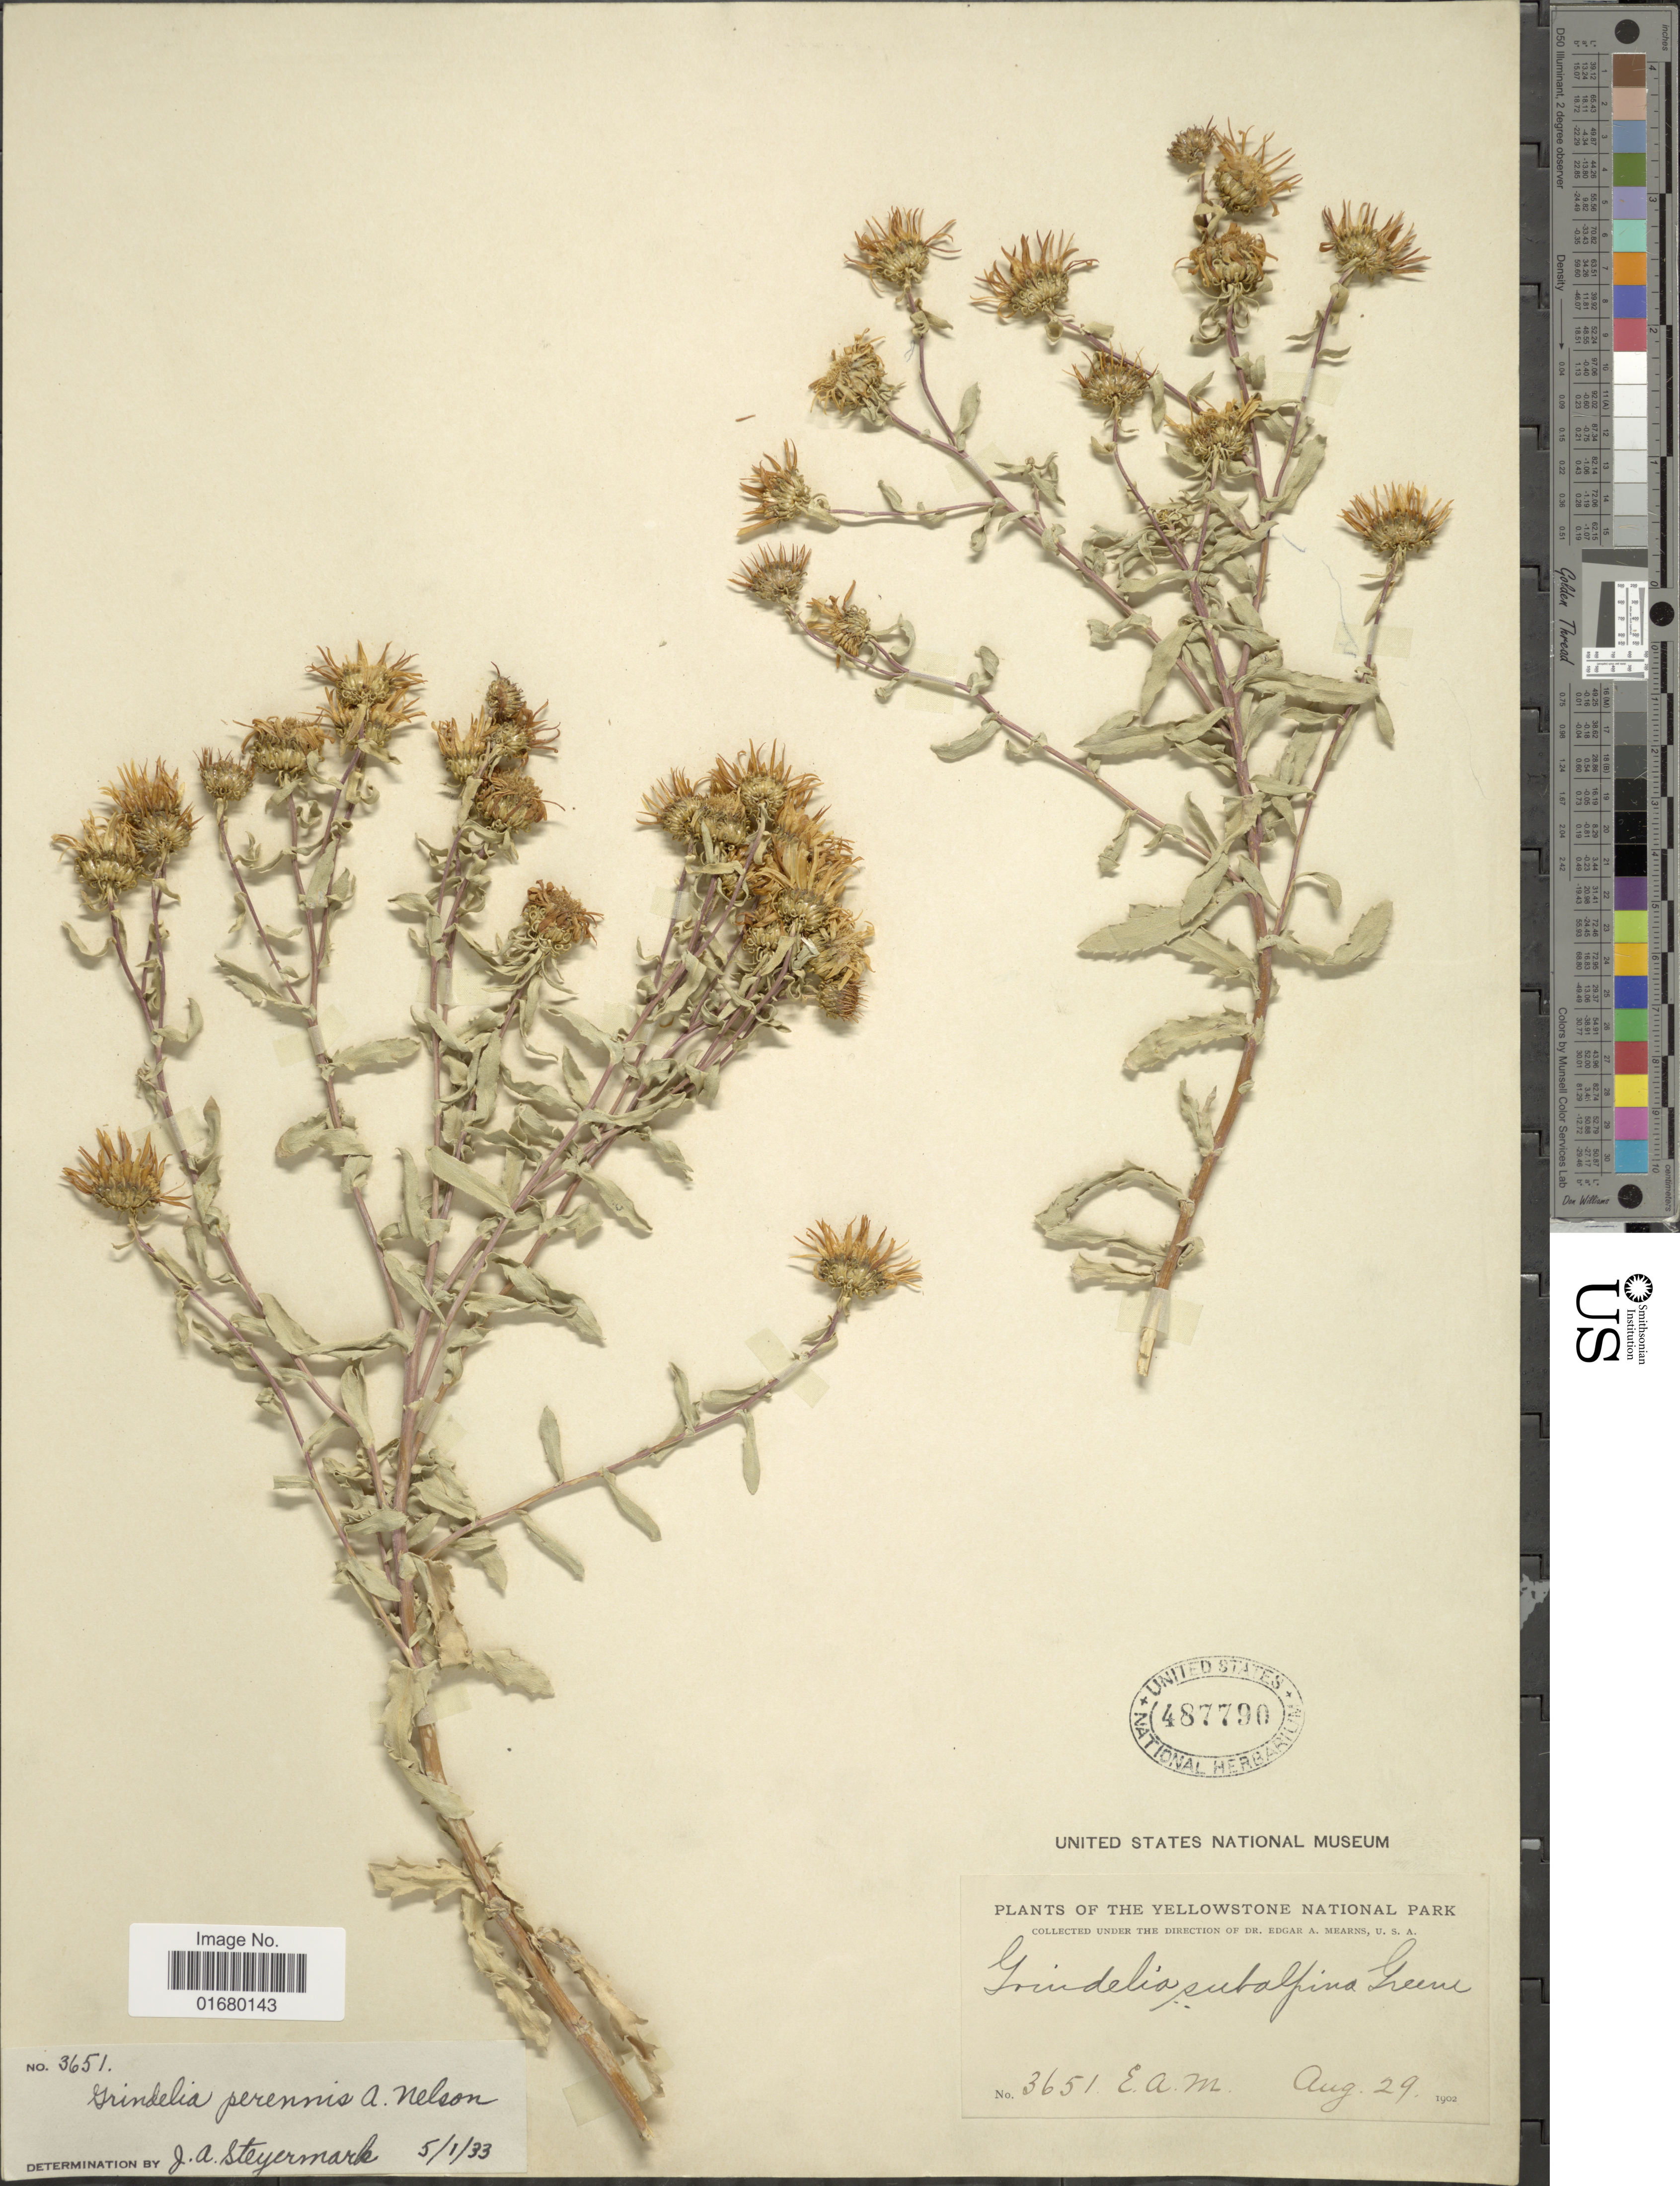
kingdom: Plantae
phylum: Tracheophyta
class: Magnoliopsida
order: Asterales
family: Asteraceae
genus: Grindelia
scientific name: Grindelia perennis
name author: A. Nelson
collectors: E. A. Mearns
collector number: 3651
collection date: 1902-08-29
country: United States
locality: The Yellowstone National Park.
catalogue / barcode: US 487790